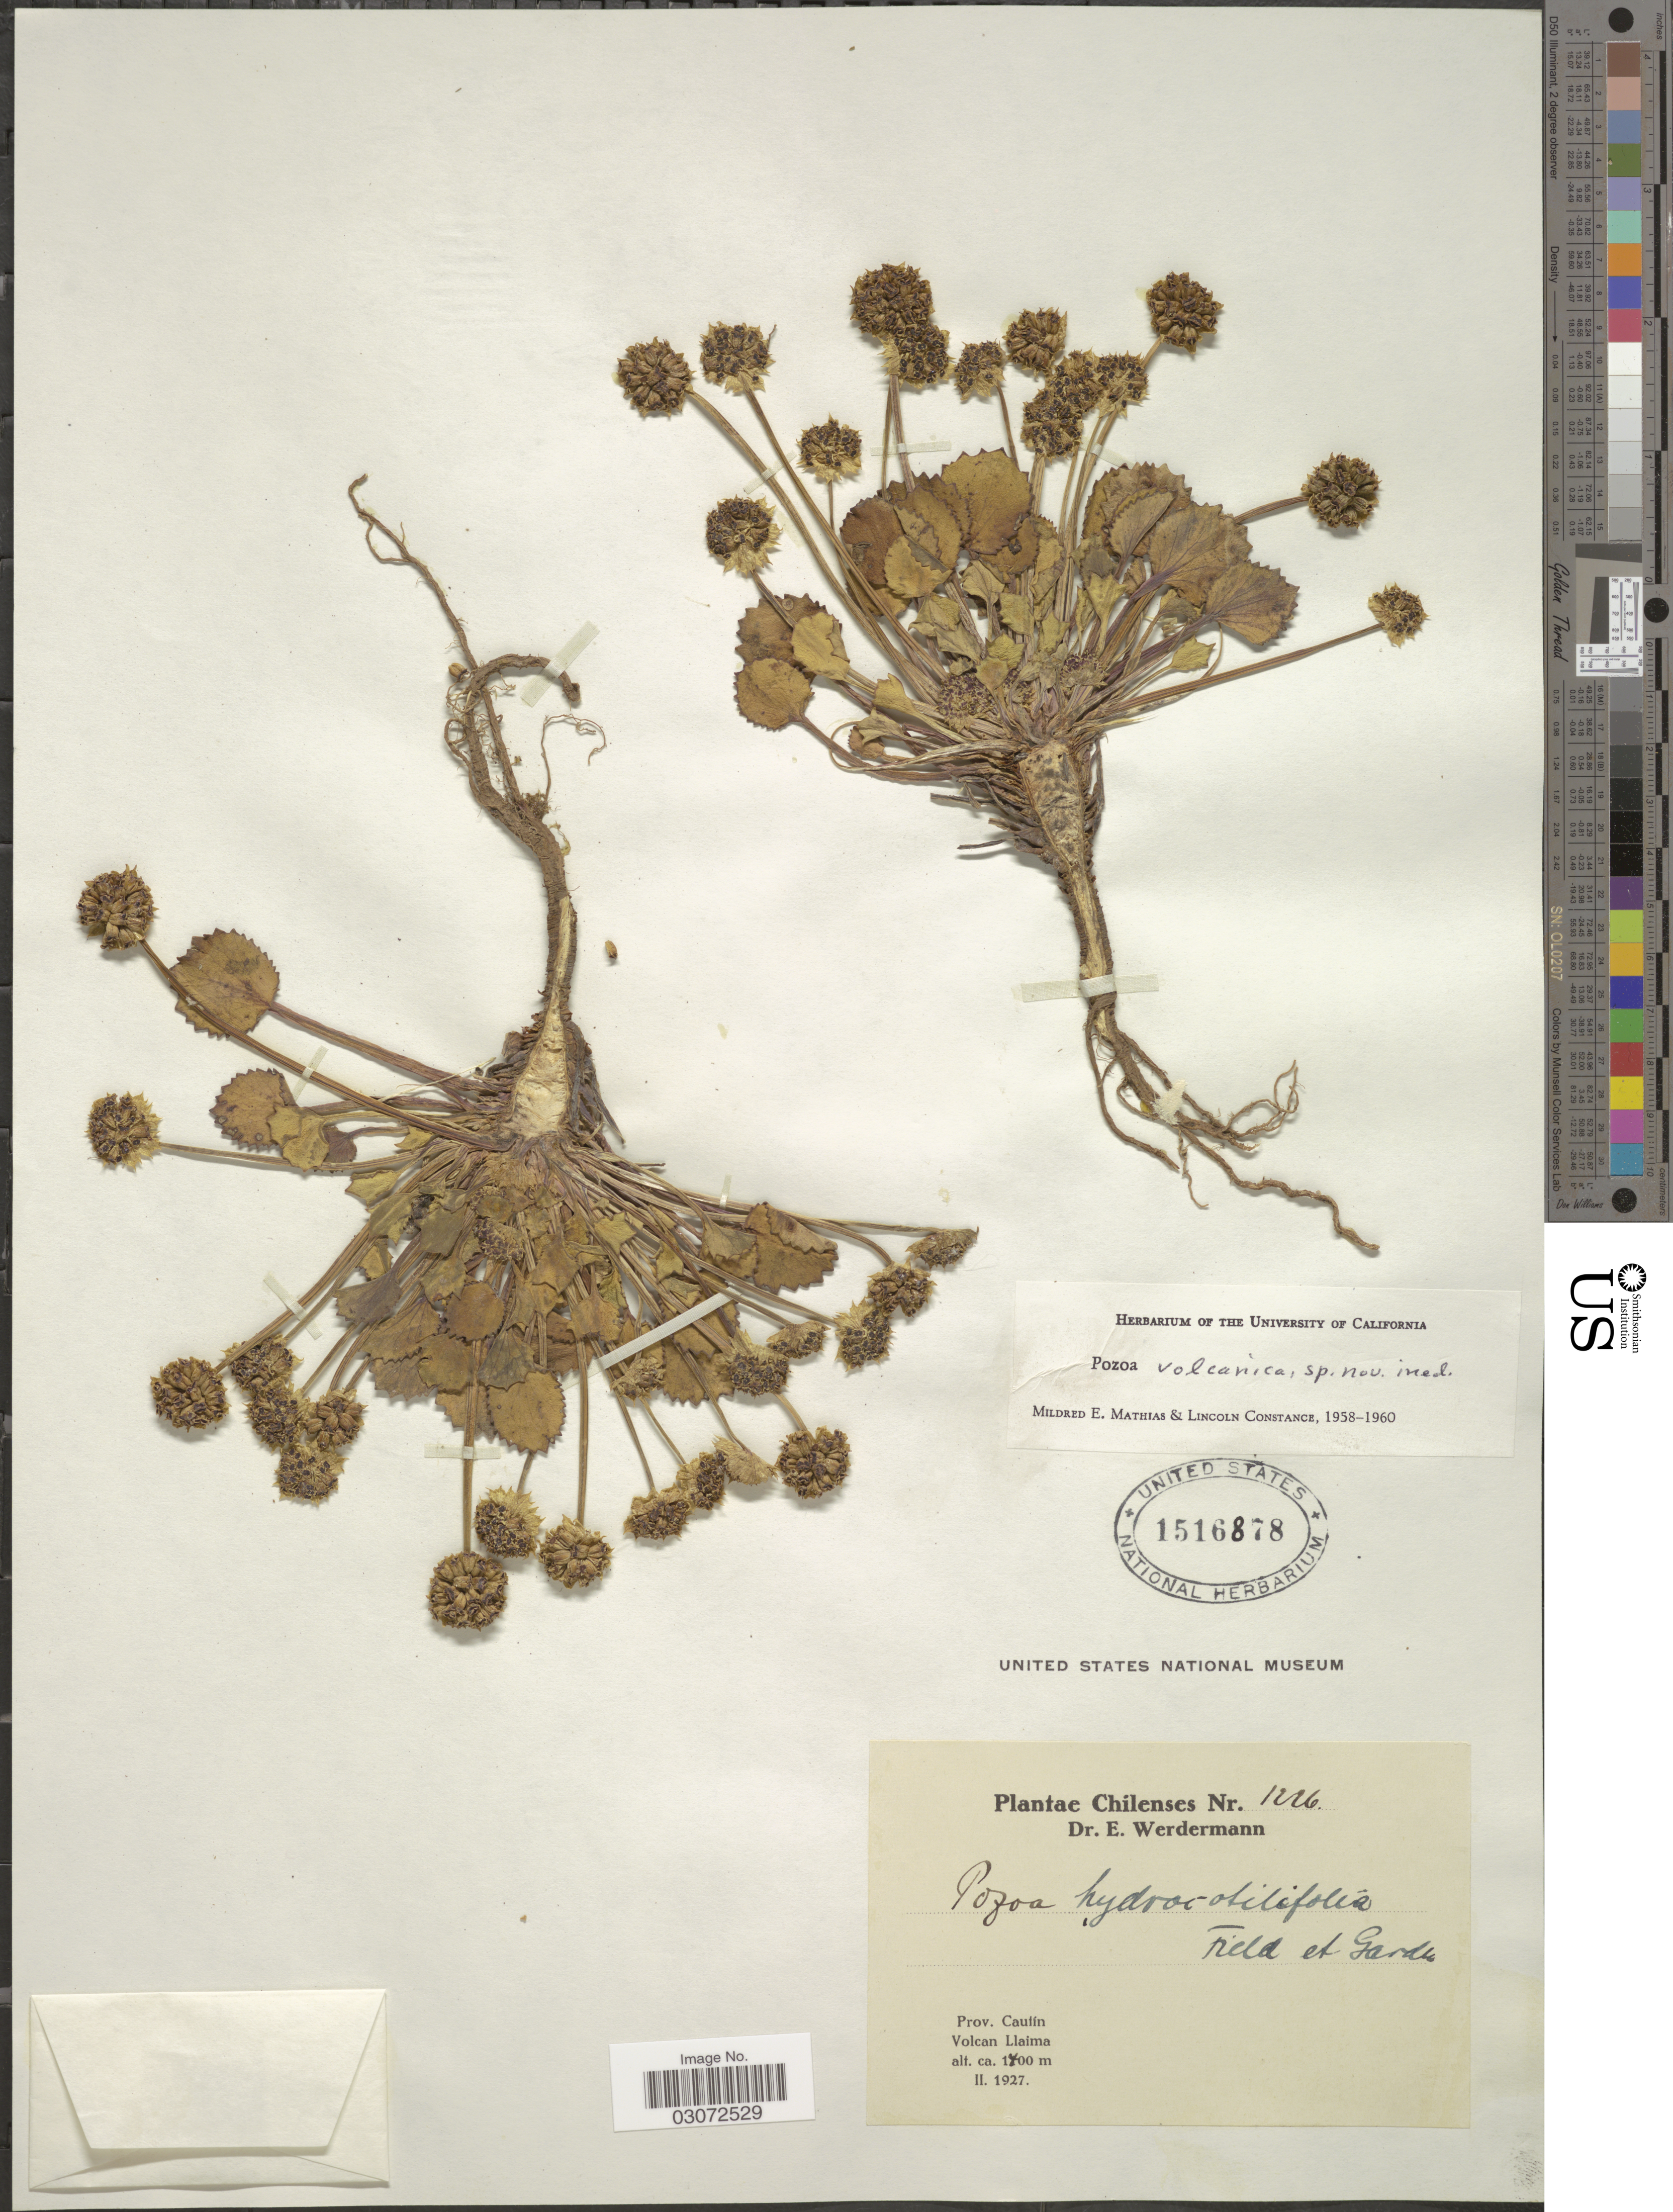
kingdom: Plantae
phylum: Tracheophyta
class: Magnoliopsida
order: Apiales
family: Apiaceae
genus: Pozoa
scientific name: Pozoa volcanica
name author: Mathias & Constance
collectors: E. Werdermann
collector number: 1226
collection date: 1927-02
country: Chile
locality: Prov. Cauiín, Volcan Llaima.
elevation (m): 1400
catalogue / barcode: US 1516878